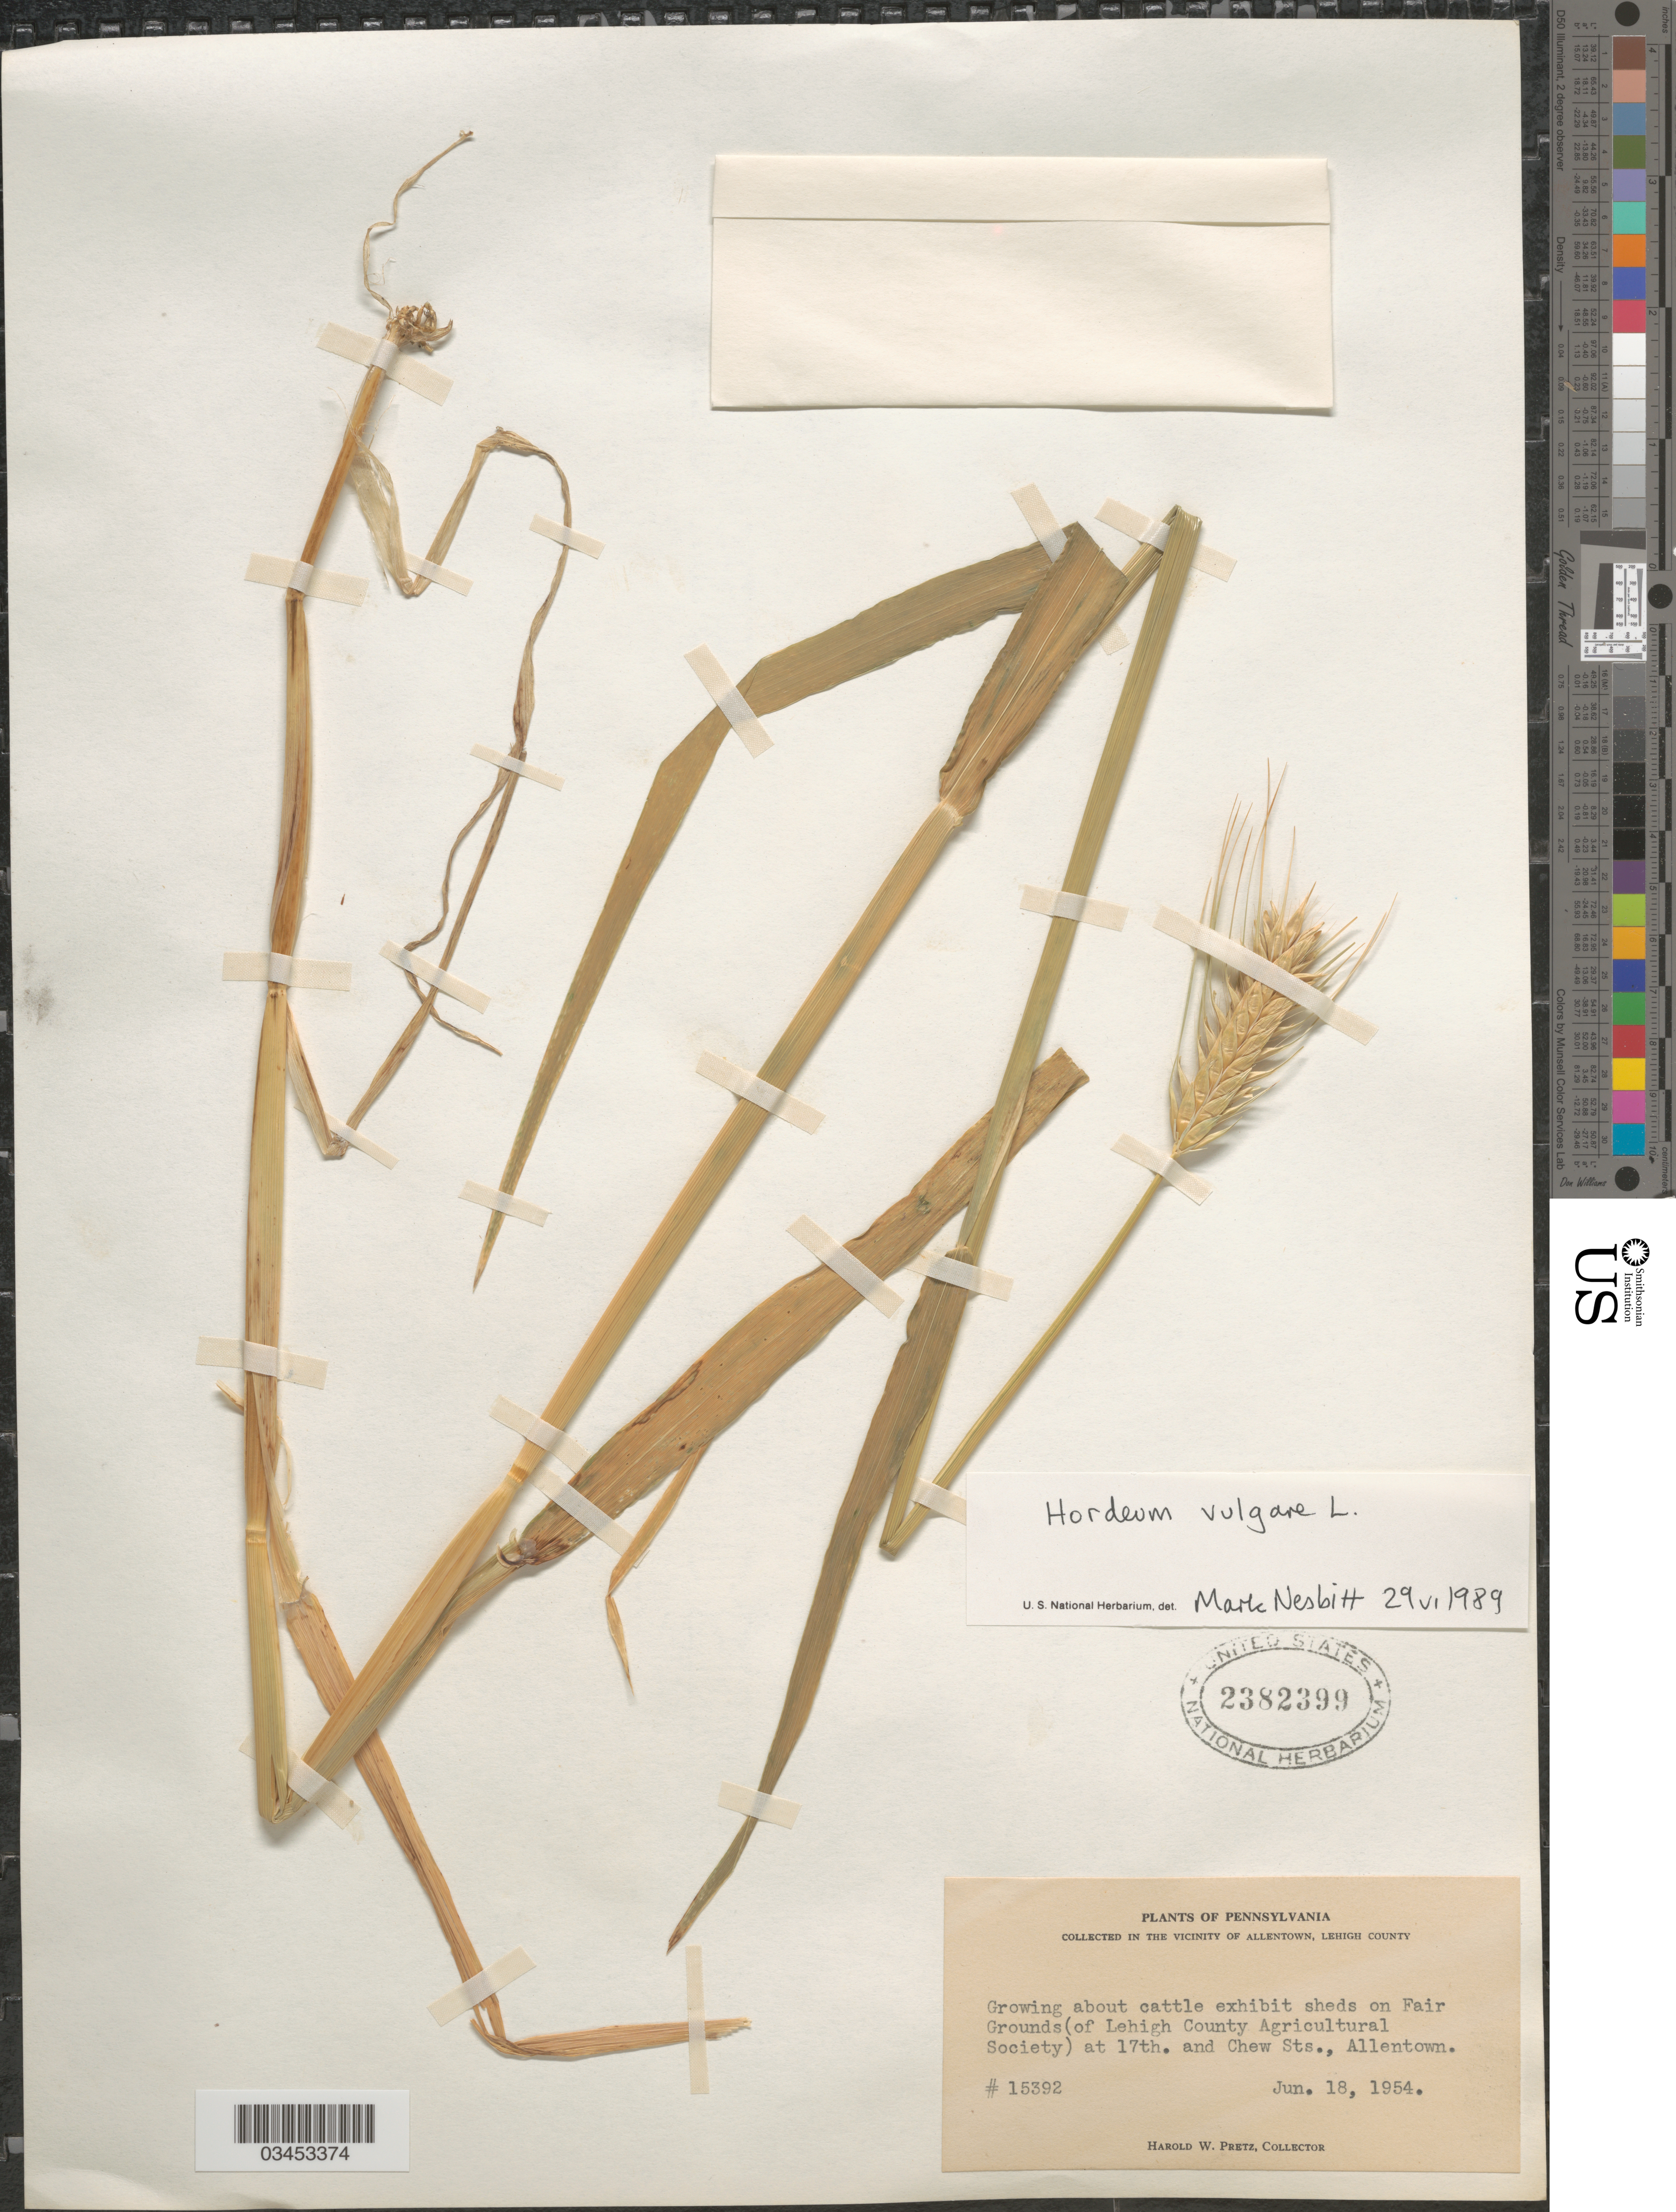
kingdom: Plantae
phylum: Tracheophyta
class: Liliopsida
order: Poales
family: Poaceae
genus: Hordeum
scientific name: Hordeum vulgare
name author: L.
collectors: H. W. Pretz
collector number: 15392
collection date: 1954-06-18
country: United States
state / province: Pennsylvania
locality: In the vicinity of Allentown, Lehigh County. On Fair Grounds (of Lehigh County Agricultural Society) at 17th. and Chew Sts., Allentown.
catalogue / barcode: US 2382399